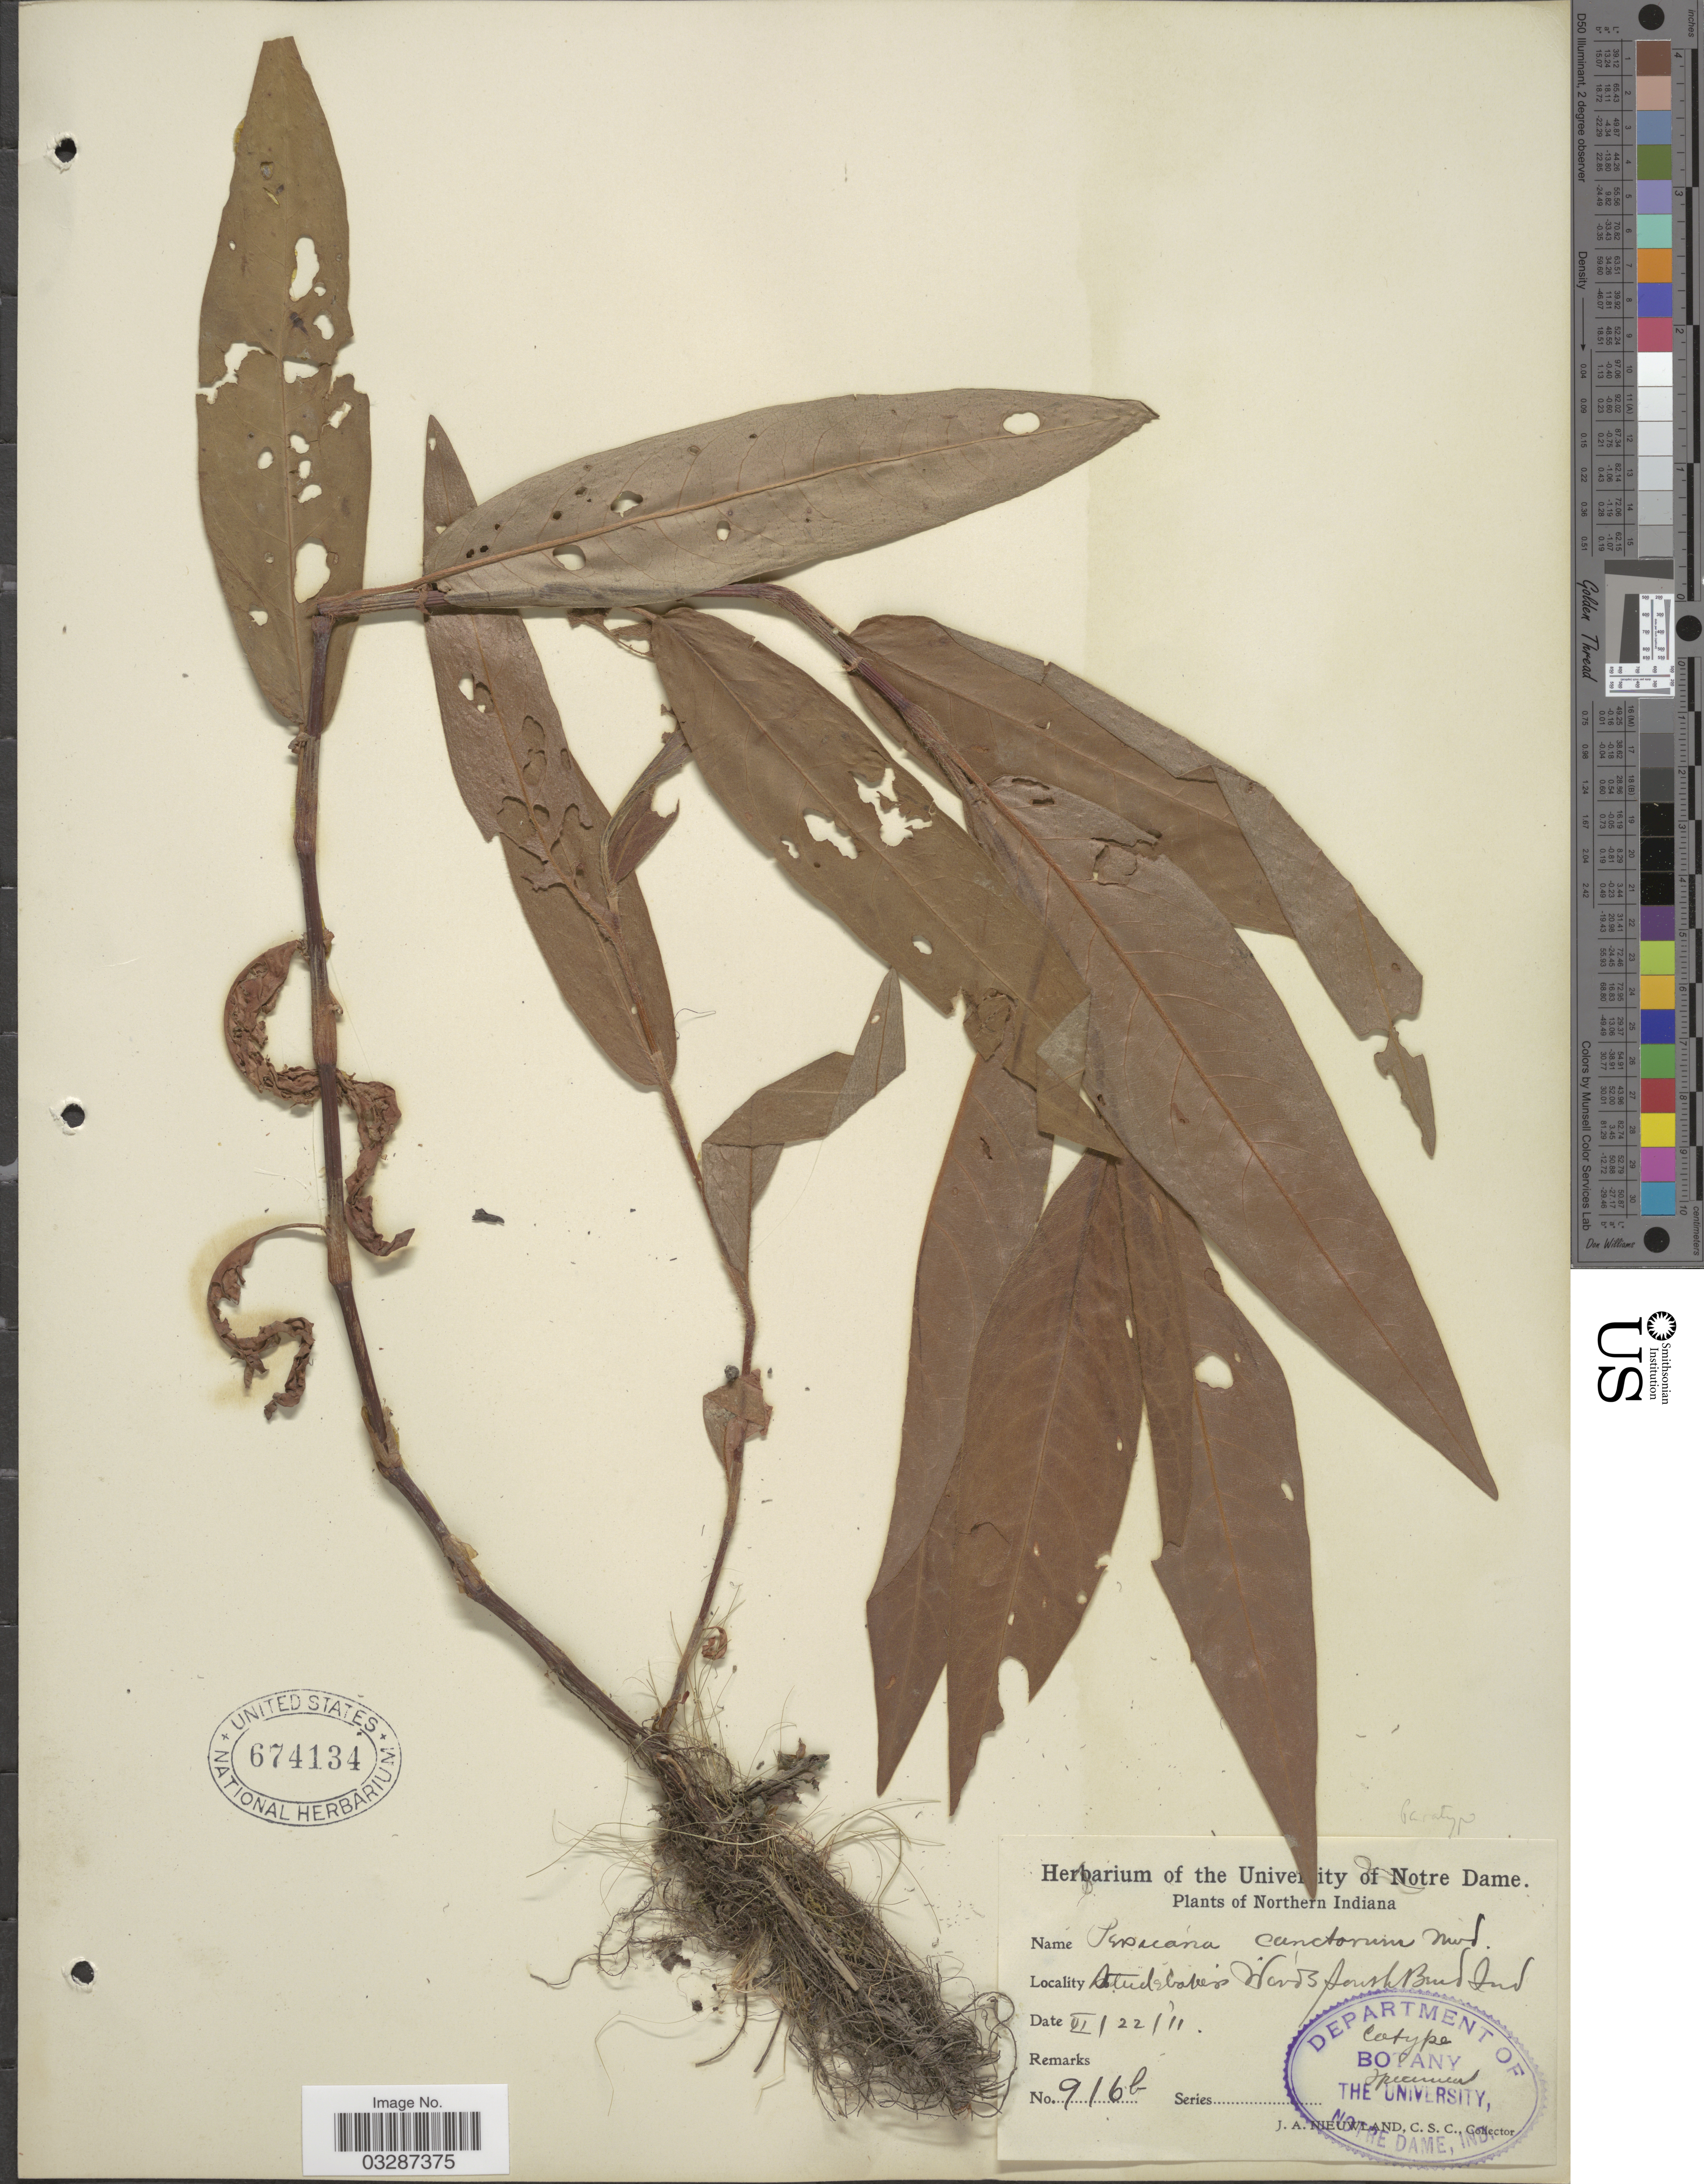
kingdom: Plantae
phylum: Tracheophyta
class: Magnoliopsida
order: Caryophyllales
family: Polygonaceae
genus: Polygonum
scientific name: Polygonum amphibium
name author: L.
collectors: J. A. Nieuwland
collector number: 916b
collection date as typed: Transcribed d/m/y: 22/6/11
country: United States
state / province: Indiana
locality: Northern Indiana. Studebakers Woods South Bend Ind.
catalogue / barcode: US 674134